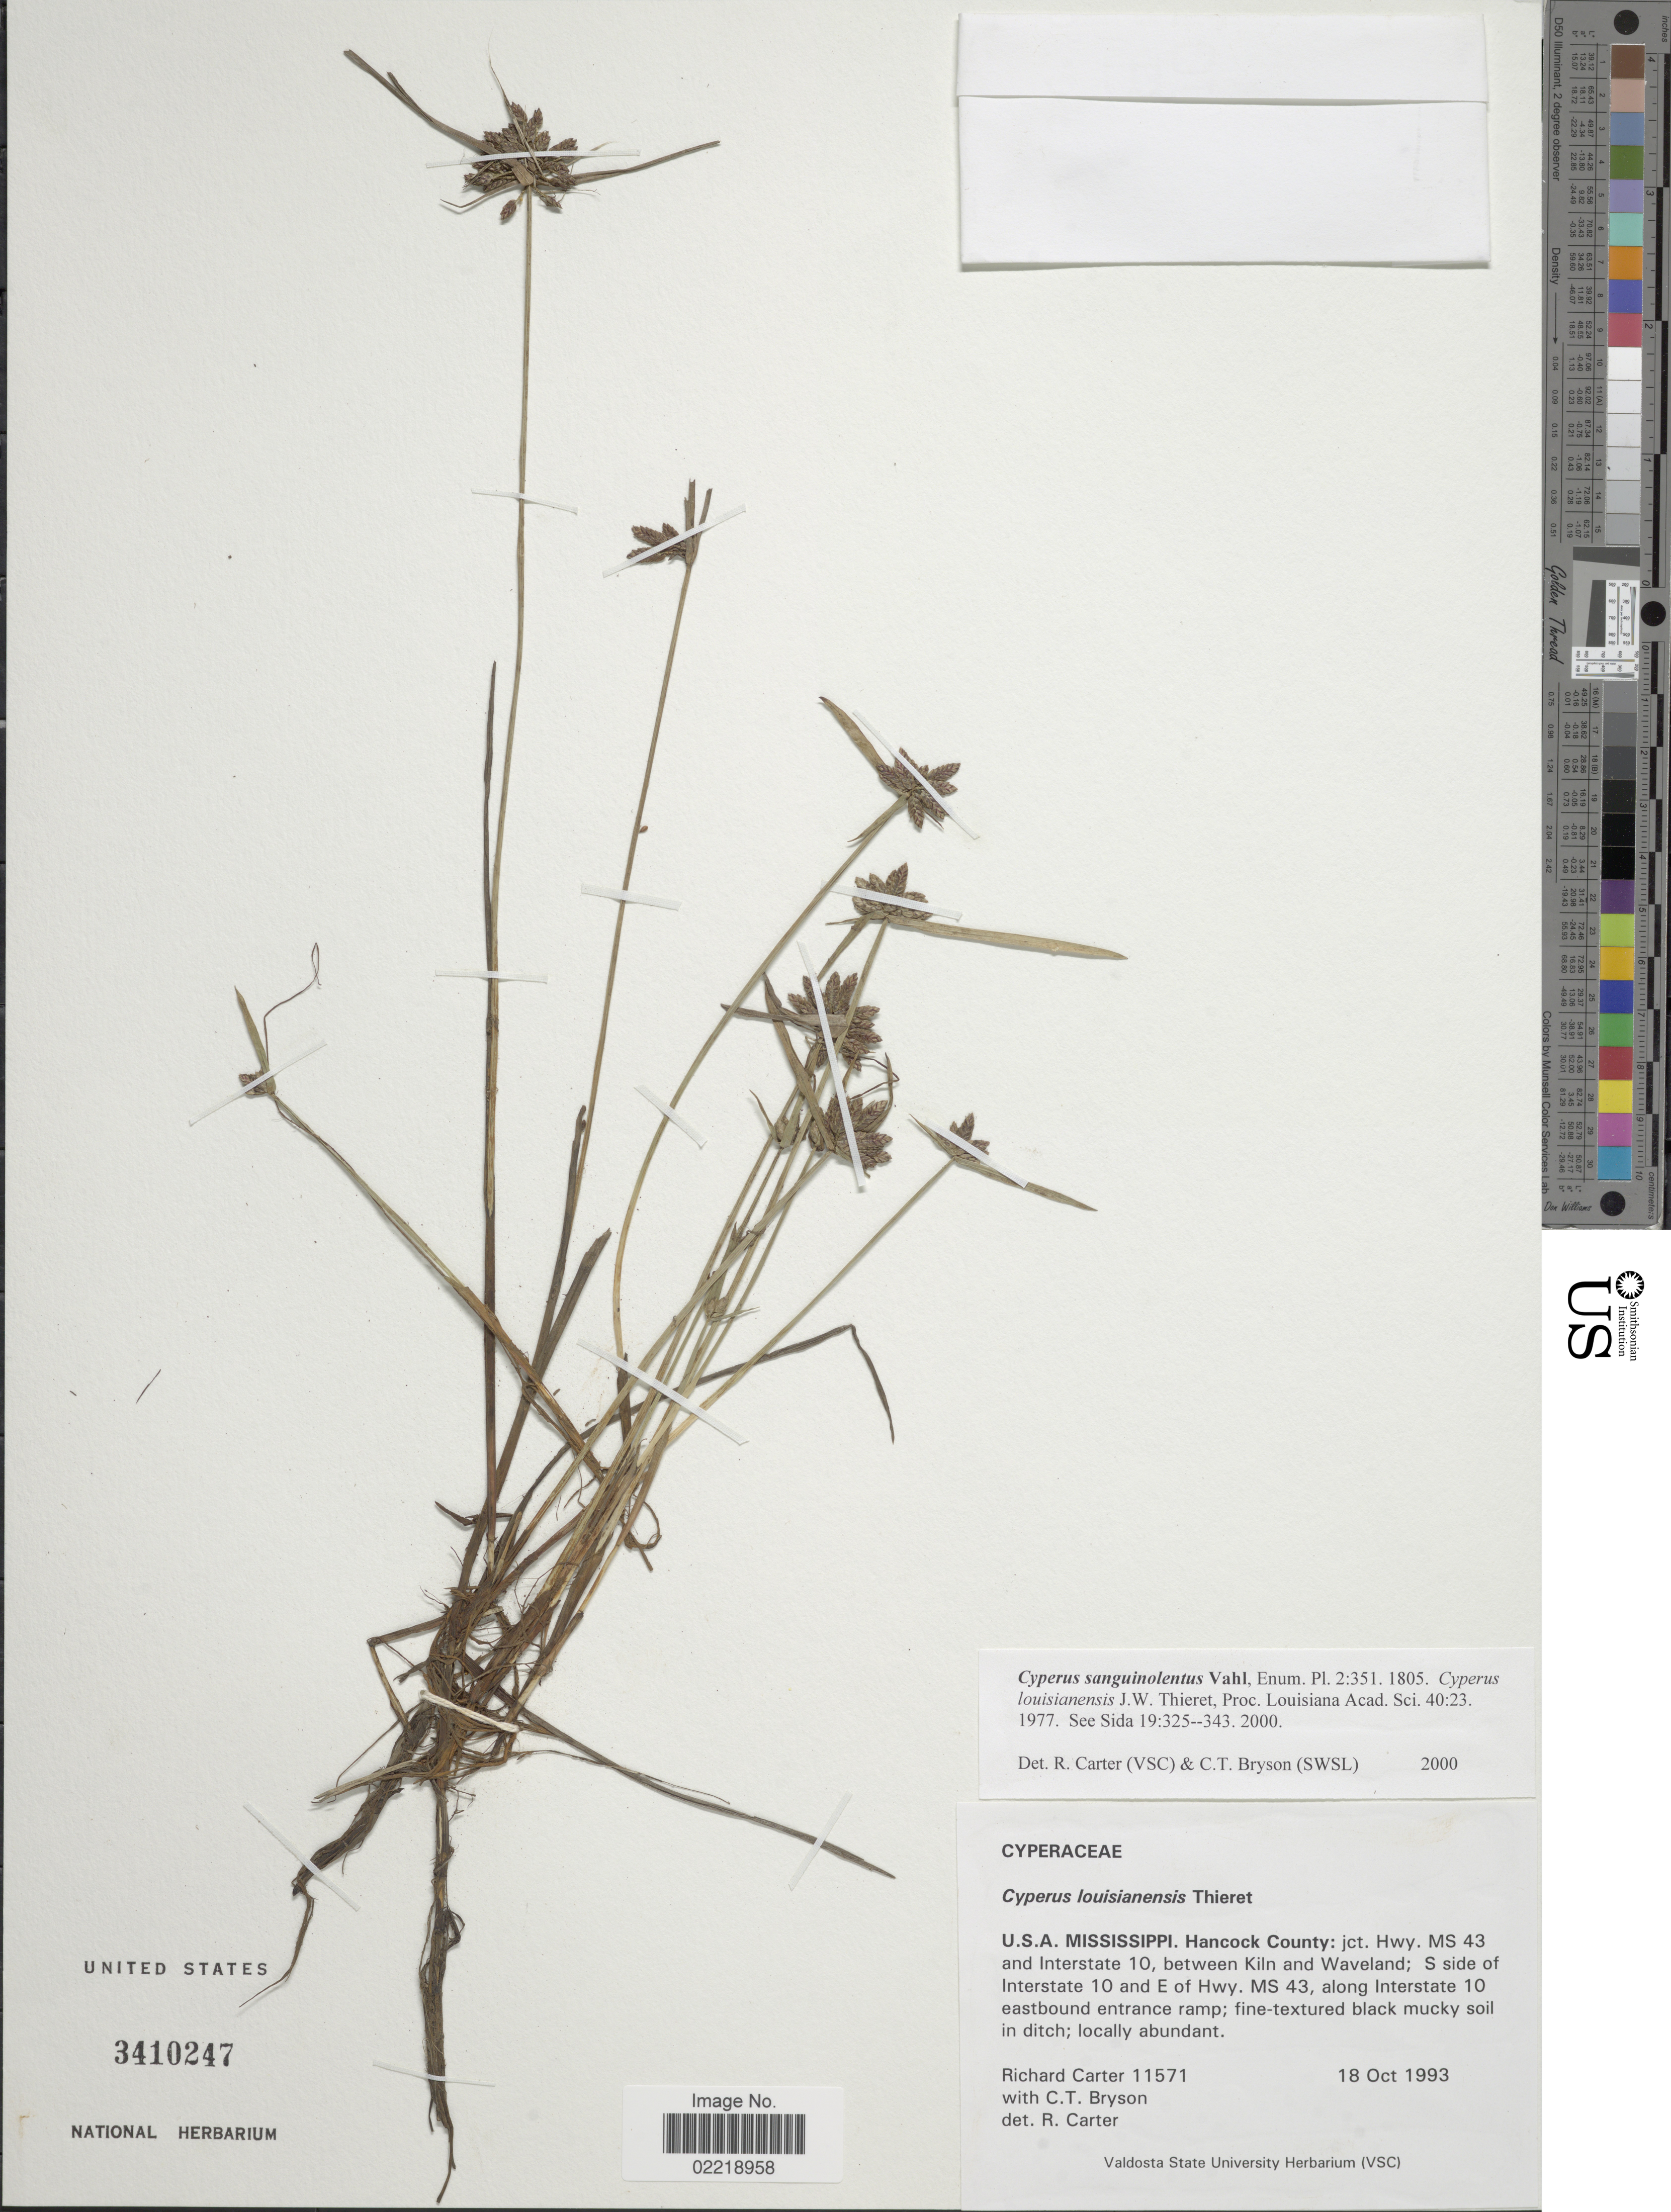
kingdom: Plantae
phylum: Tracheophyta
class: Liliopsida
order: Poales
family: Cyperaceae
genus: Cyperus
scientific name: Cyperus sanguinolentus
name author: Vahl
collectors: R. Carter & C. Bryson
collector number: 11571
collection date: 1993-10-18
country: United States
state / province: Mississippi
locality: Hancock County: jct. Hwy. MS 43 and Interstate 10, between Kiln and Waveland; S side of Interstate 10 and E of Hwy MS 43, along Interstate 10 and E of Hwy MS 43, along Interstate 10 eastbound entrance ramp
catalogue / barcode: US 3410247